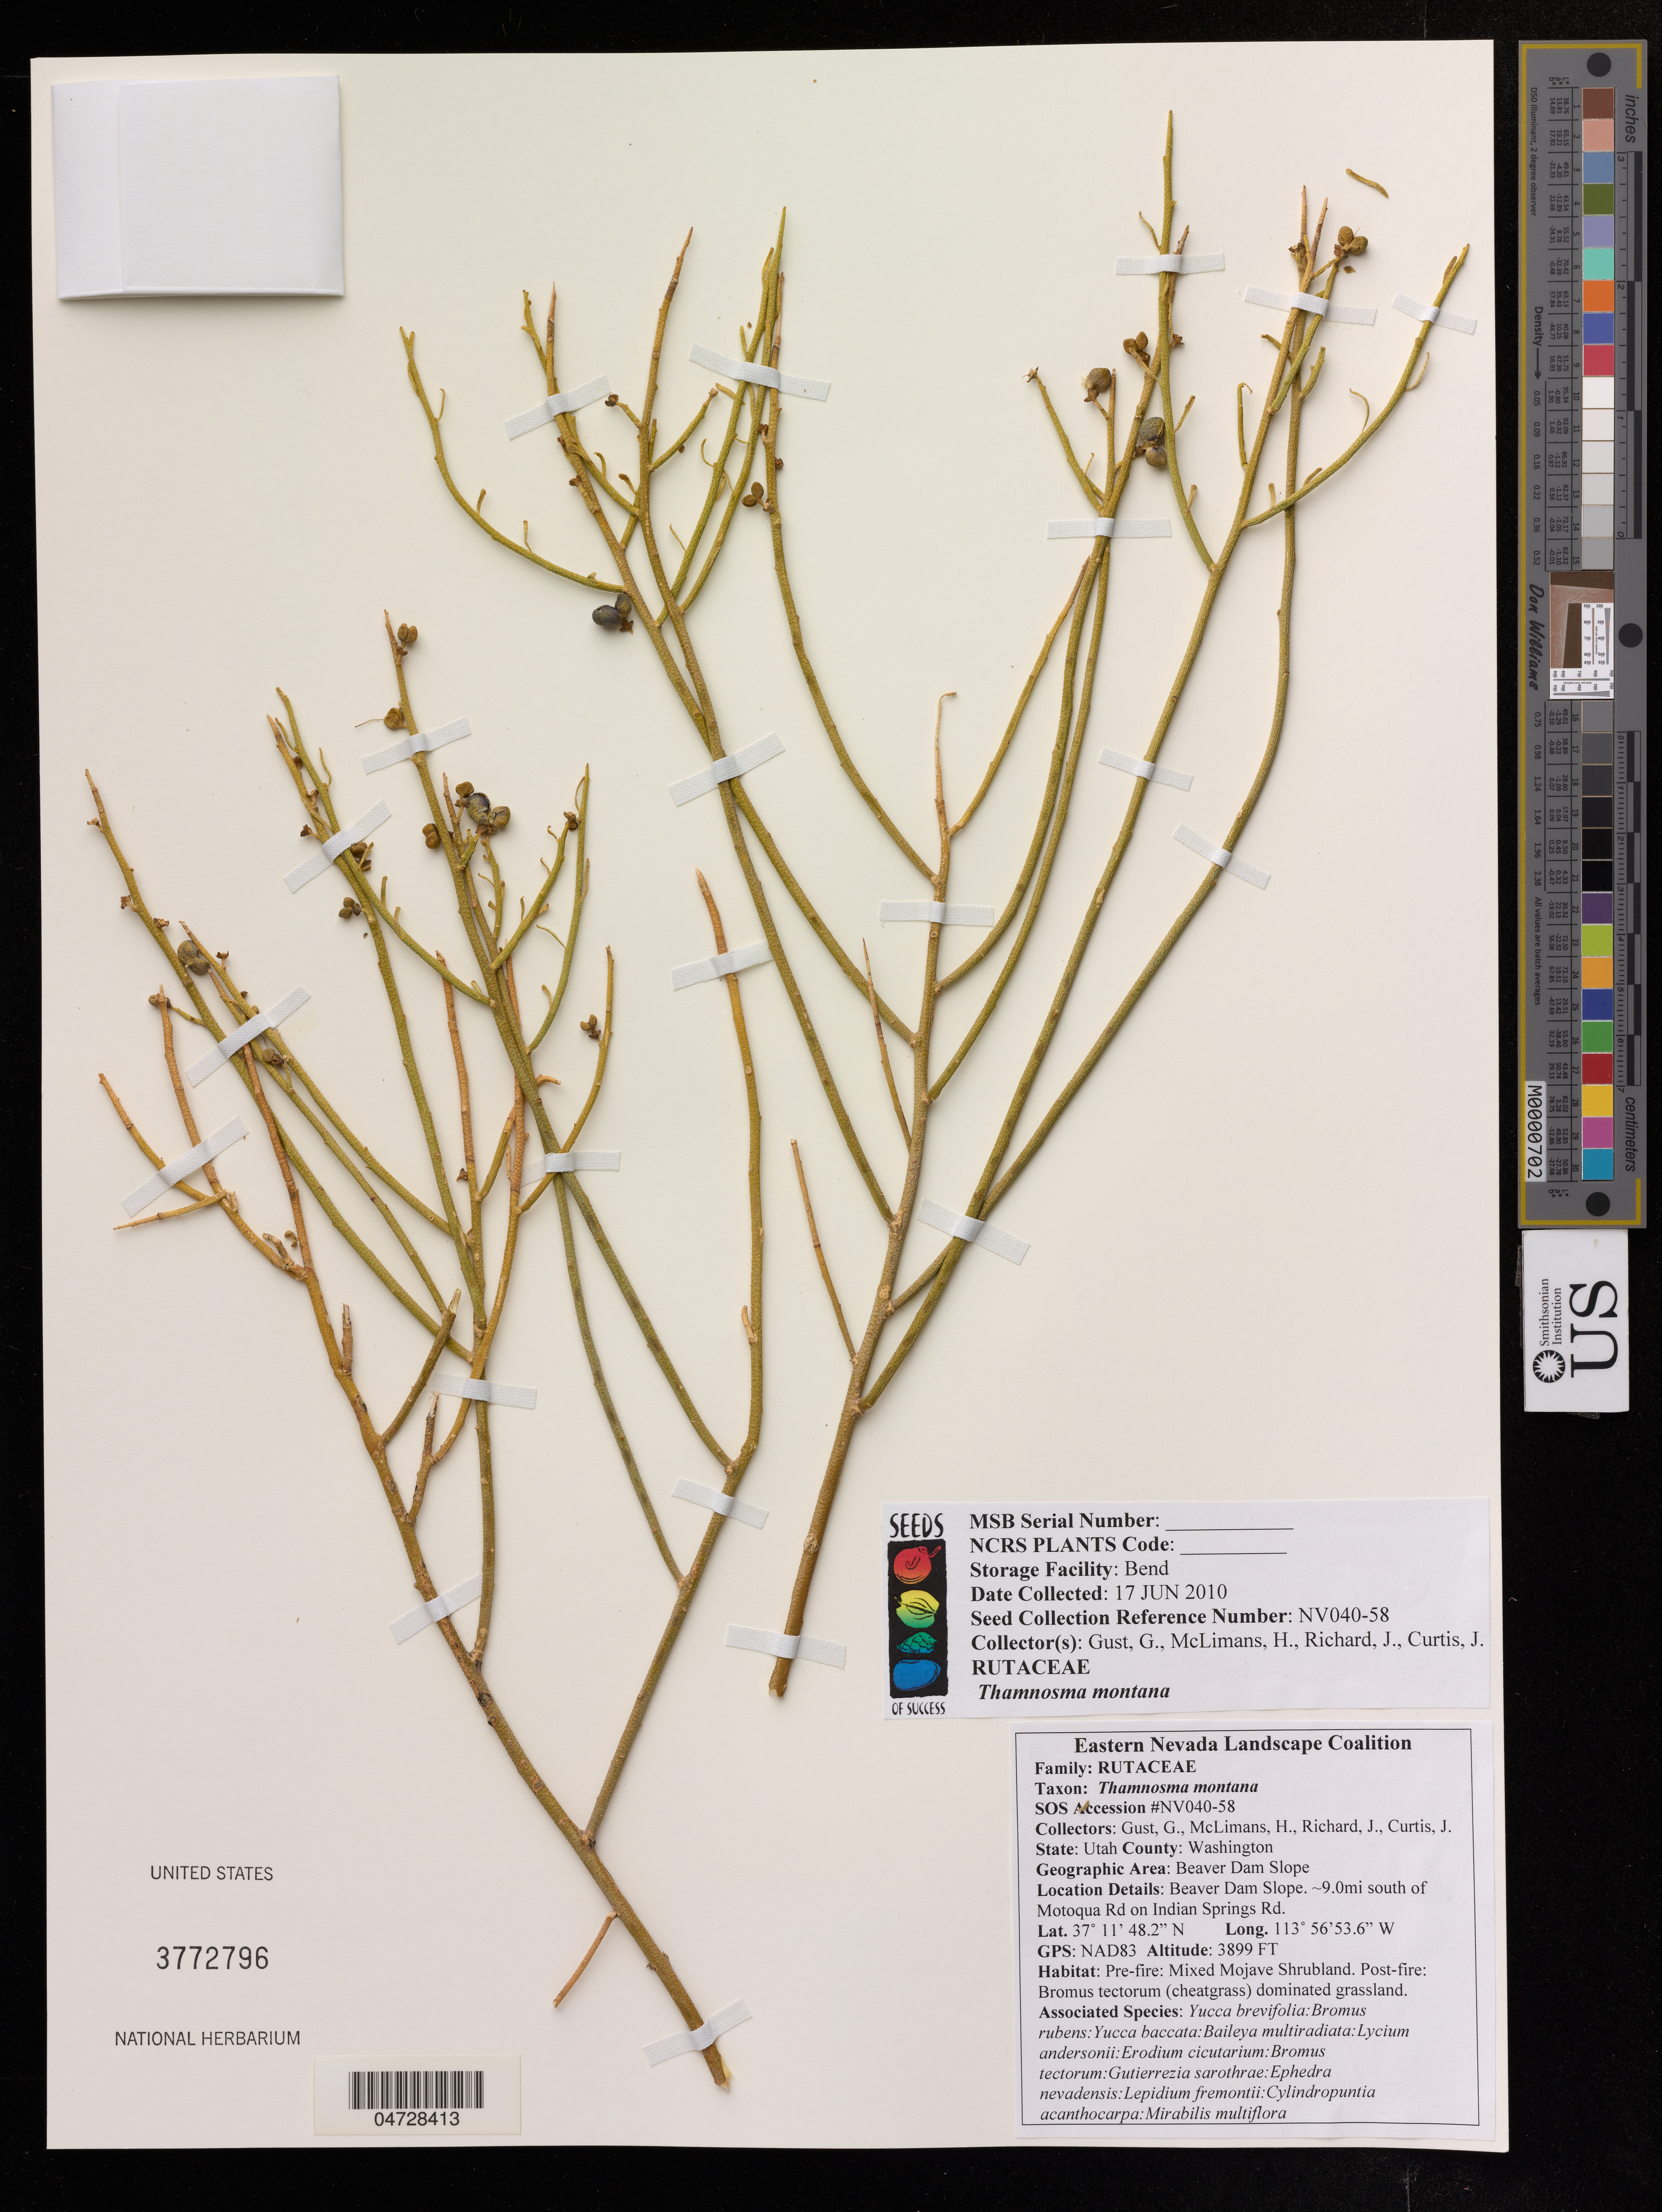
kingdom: Plantae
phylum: Tracheophyta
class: Magnoliopsida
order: Sapindales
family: Rutaceae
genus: Thamnosma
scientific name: Thamnosma somalensis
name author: Thulin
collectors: G. Gust, H. McLimans, J. Richard & J. Curtis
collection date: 2010-06-17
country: United States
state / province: Utah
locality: Washington, Beaver Dam Slope. ~9.0mi south of Motoqua Rd on Indian Springs Rd.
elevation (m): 1188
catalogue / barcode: US 3772796